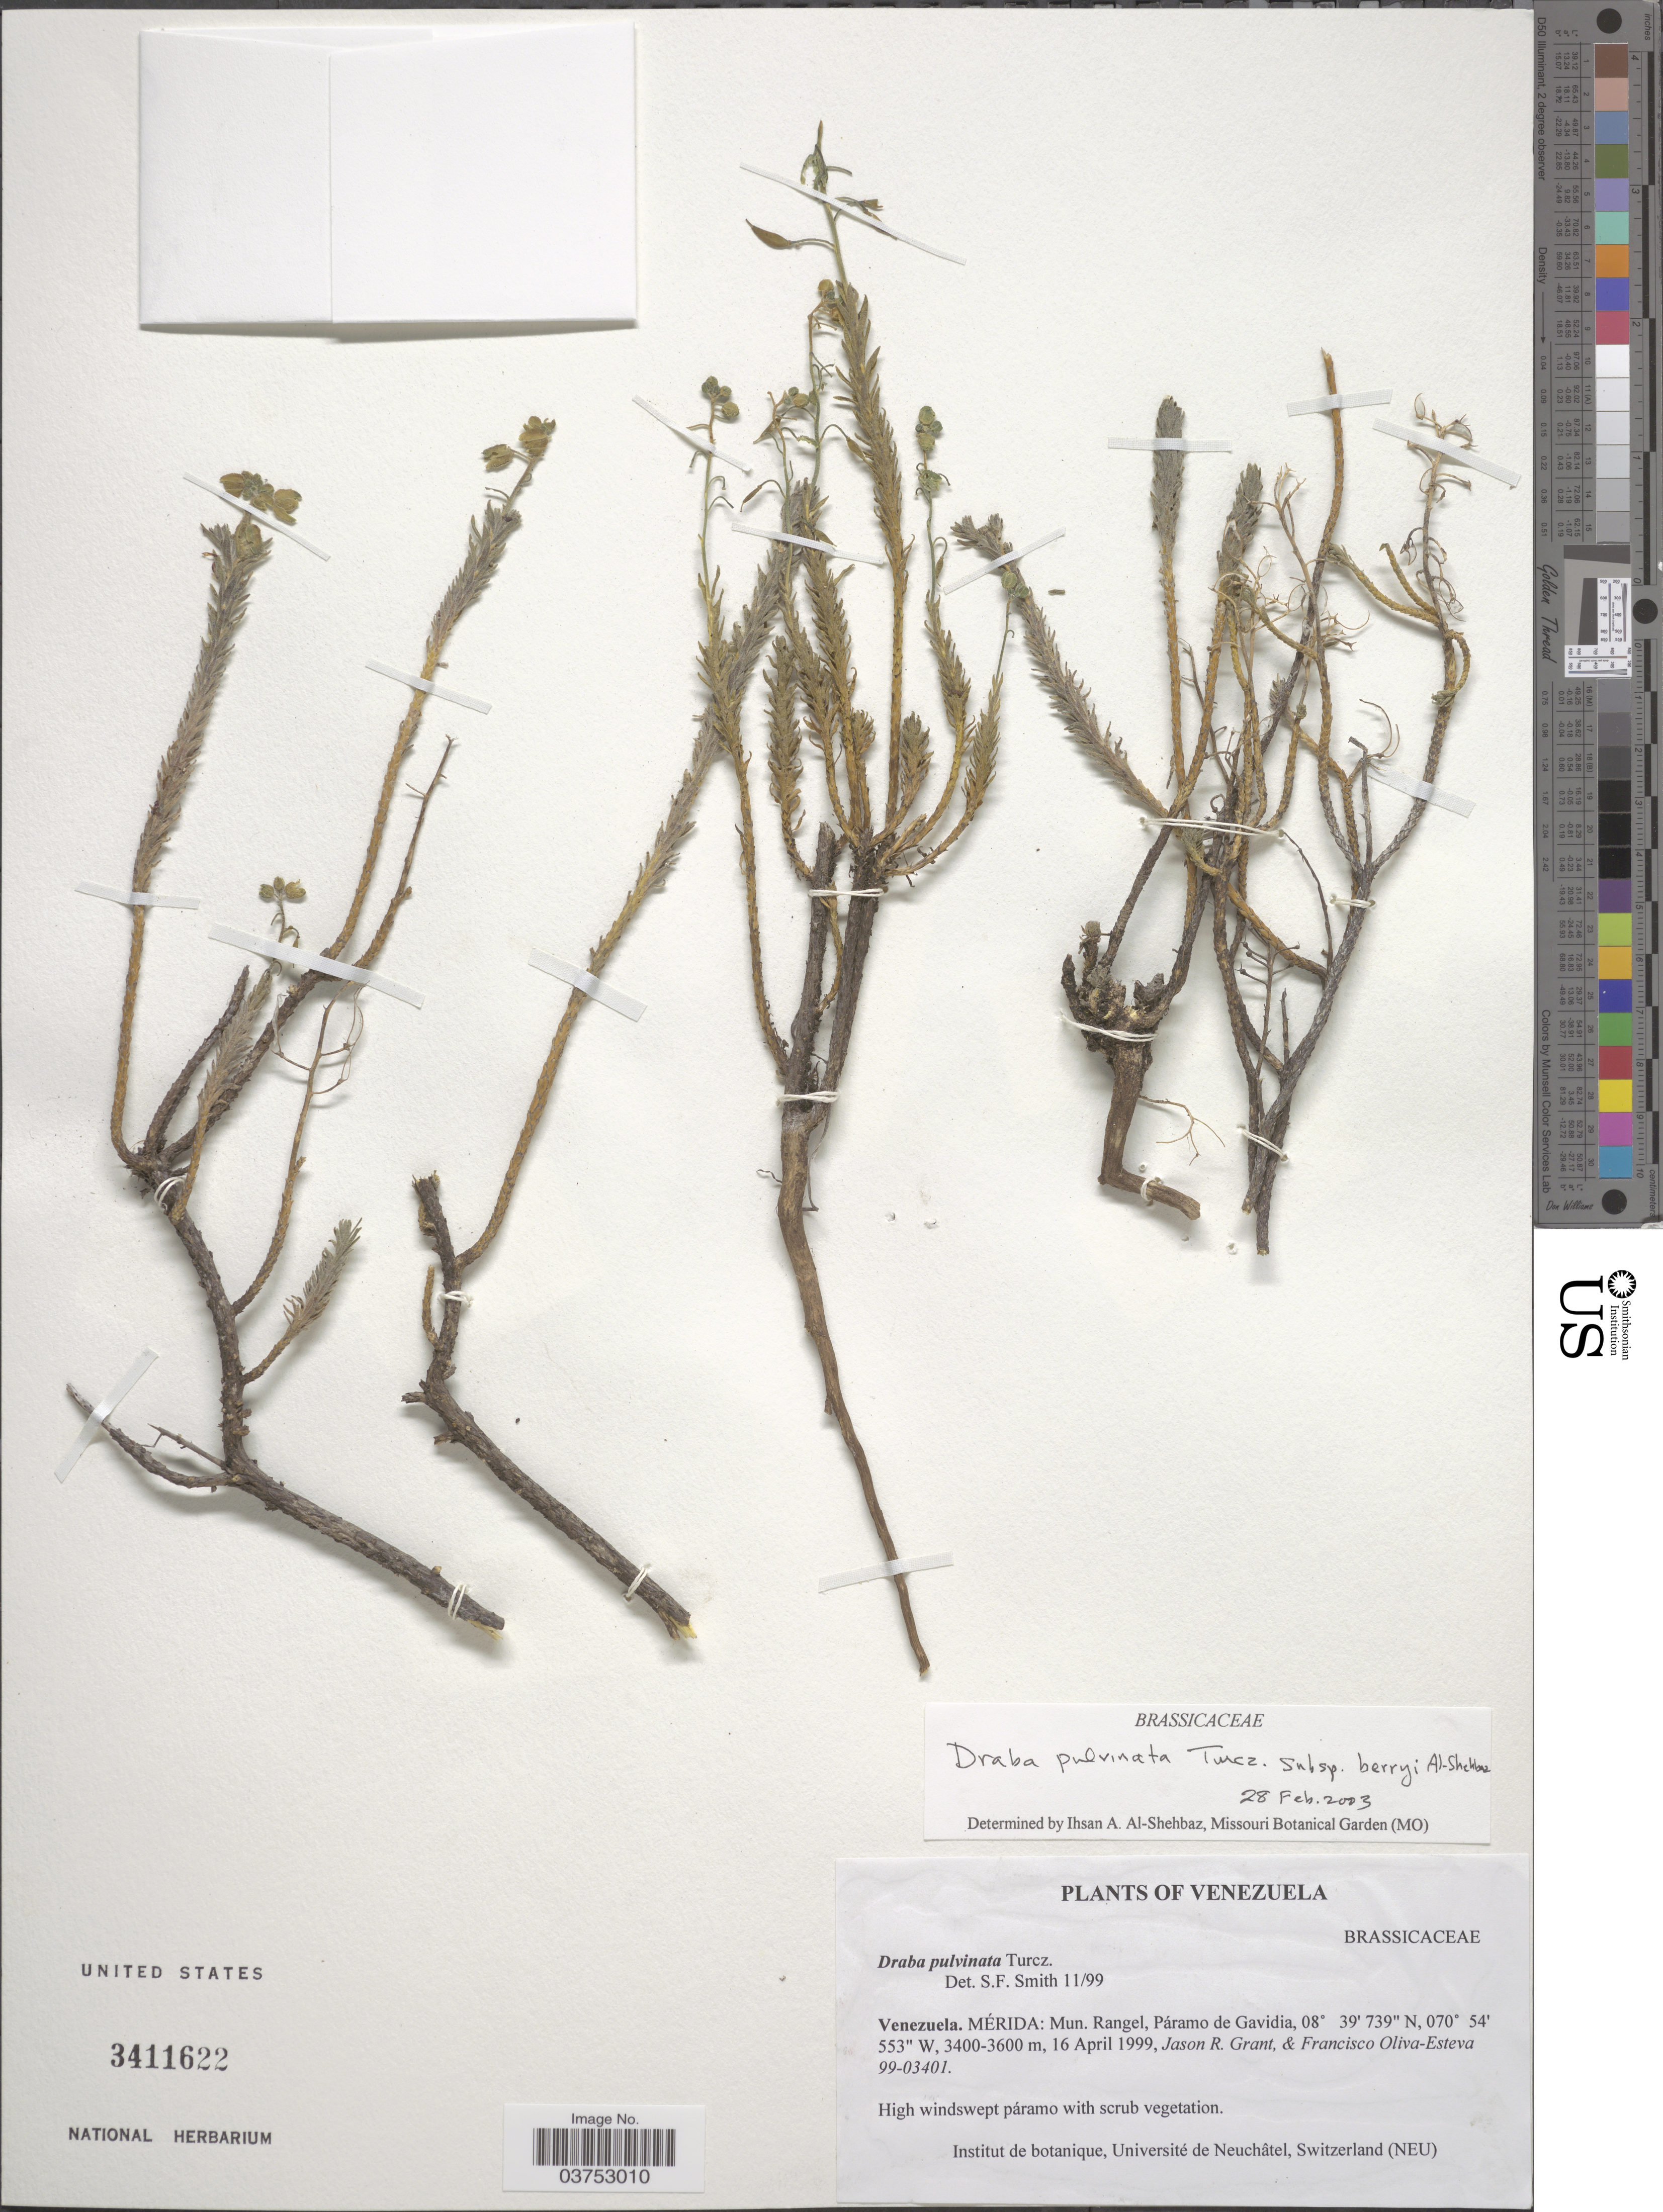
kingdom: Plantae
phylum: Tracheophyta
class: Magnoliopsida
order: Brassicales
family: Brassicaceae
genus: Draba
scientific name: Draba pulvinata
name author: Turcz.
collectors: J. Grant & F. Oliva-Esteva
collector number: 09-03401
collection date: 1999-04-16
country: Venezuela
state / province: Mérida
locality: Mun. Rangel, Páramo de Gavidia.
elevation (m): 3400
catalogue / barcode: US 3411622